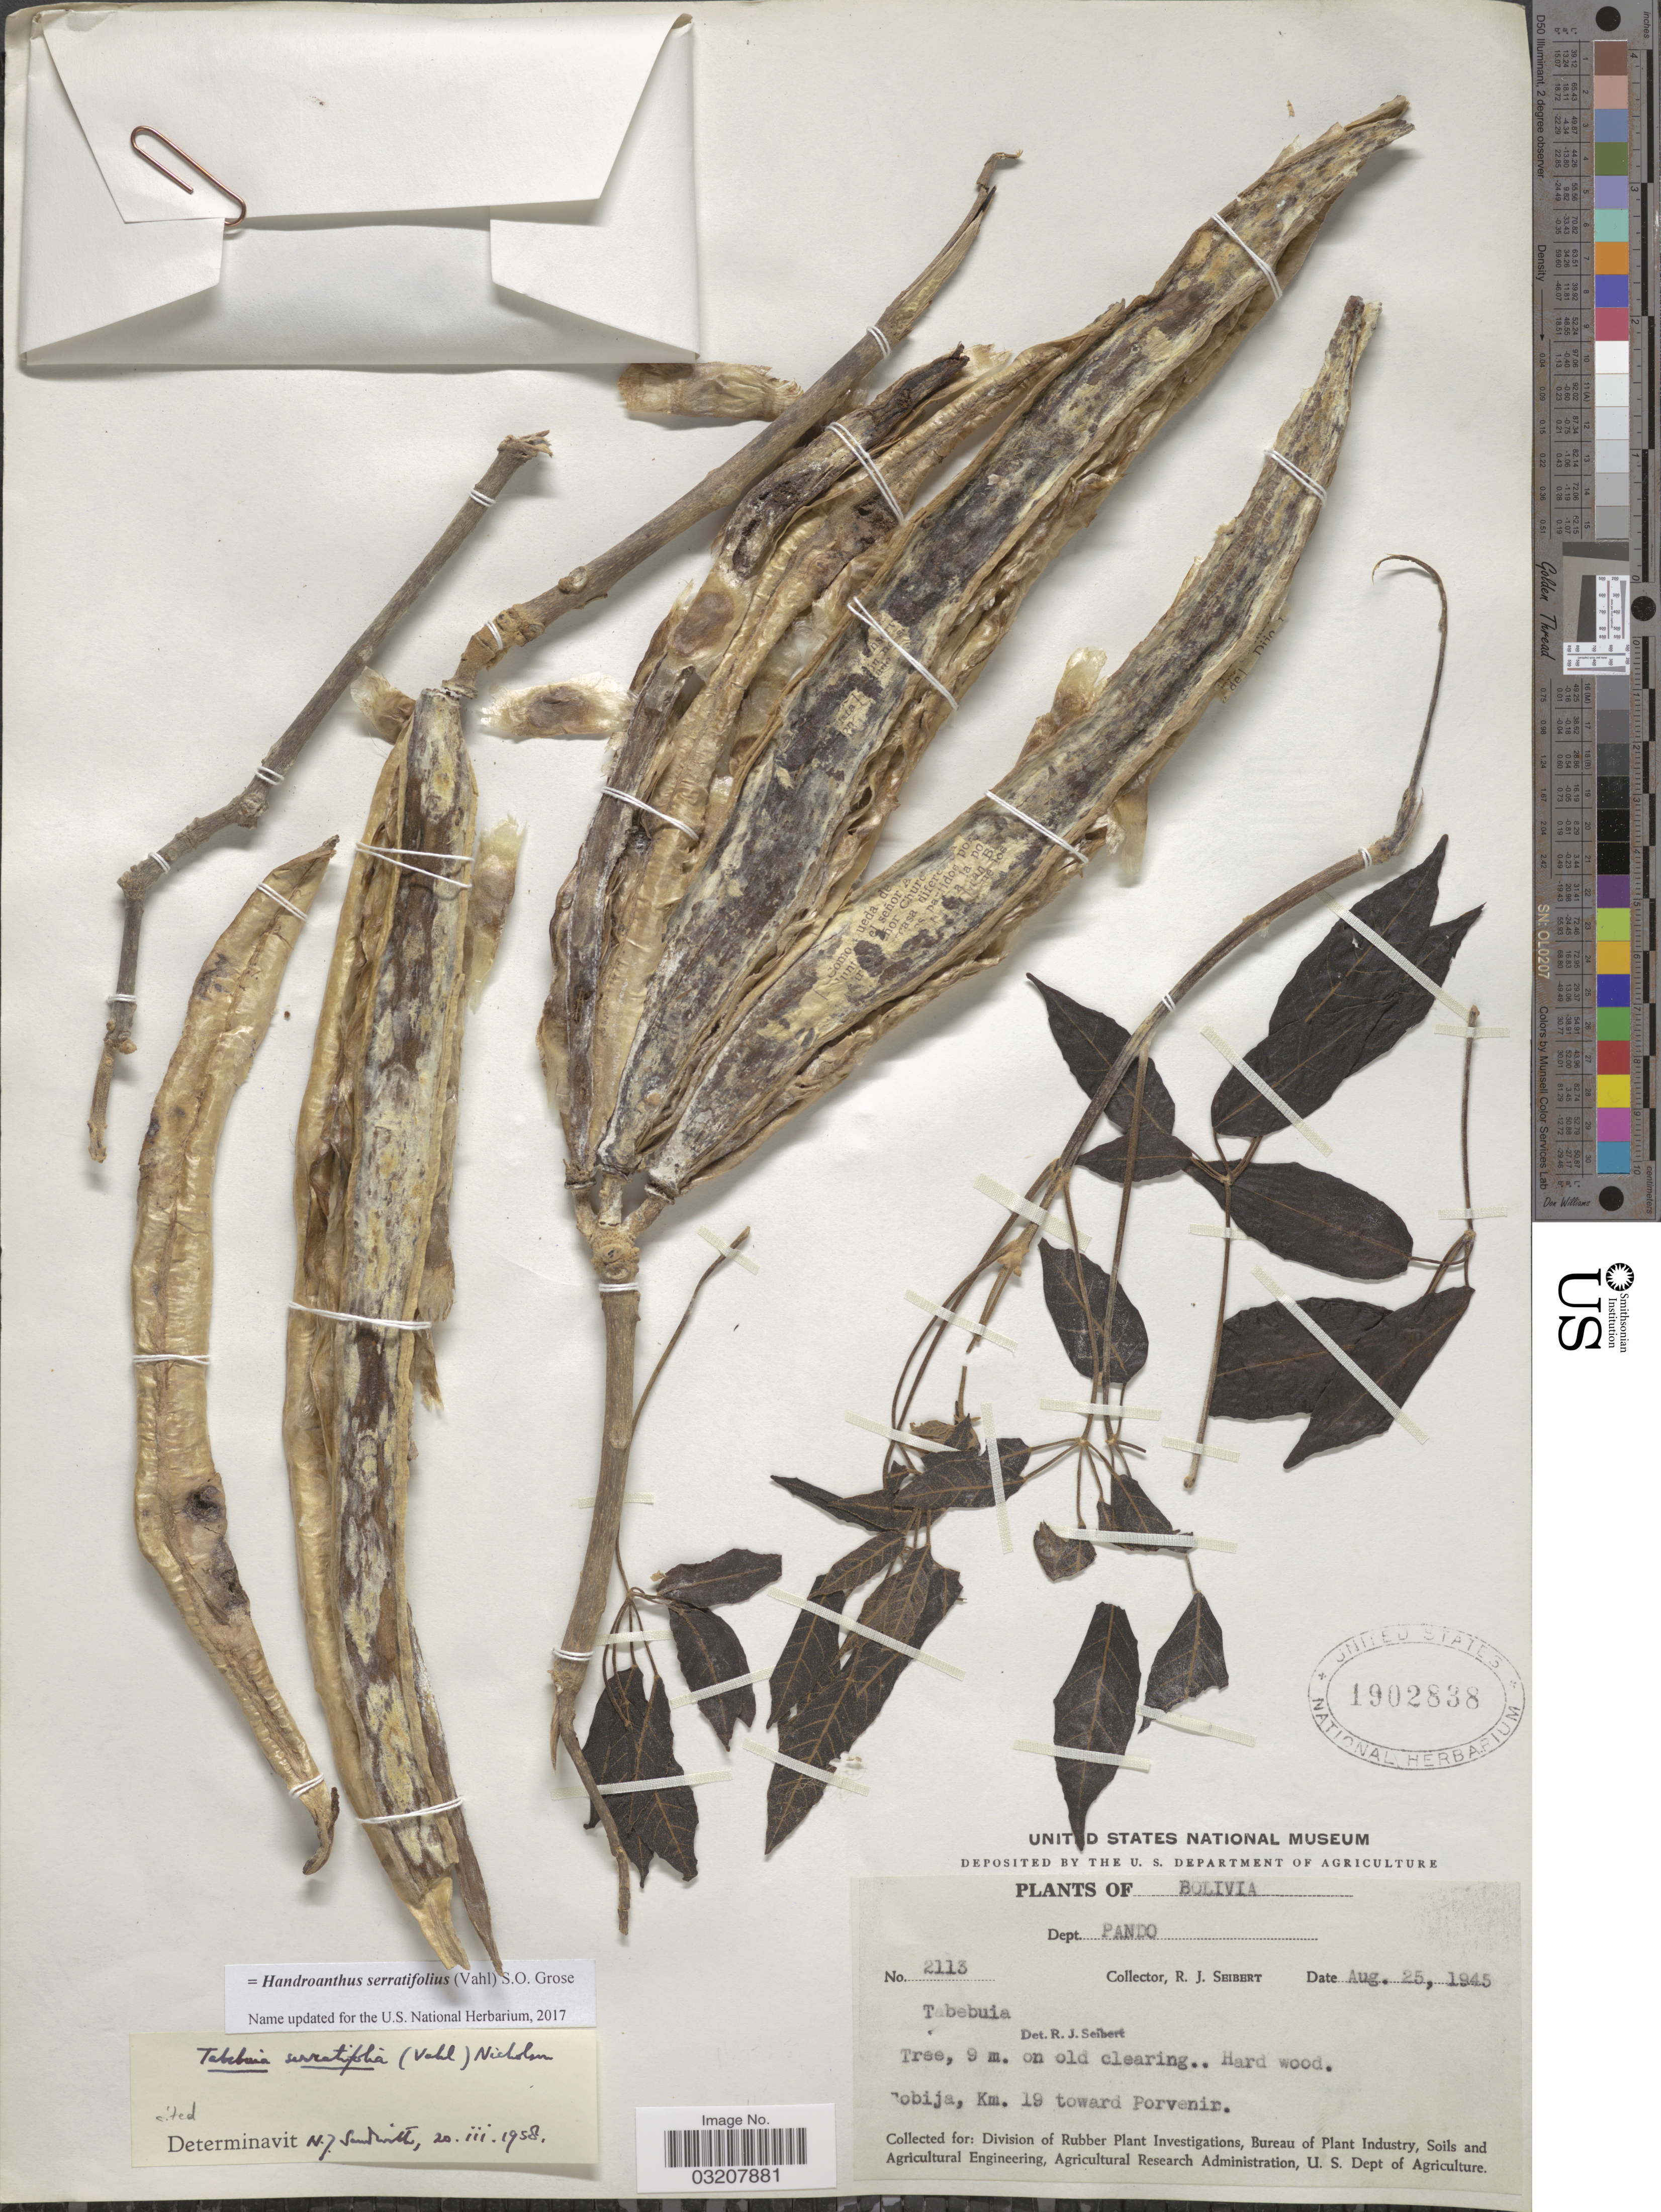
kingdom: Plantae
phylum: Tracheophyta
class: Magnoliopsida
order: Lamiales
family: Bignoniaceae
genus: Handroanthus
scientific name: Handroanthus serratifolius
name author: (Vahl) S.O. Grose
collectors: R. J. Seibert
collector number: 2113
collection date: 1945-08-25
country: Bolivia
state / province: Pando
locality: Dept. Pando. Cobija Km. 19 toward Porvenir.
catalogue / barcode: US 1902838